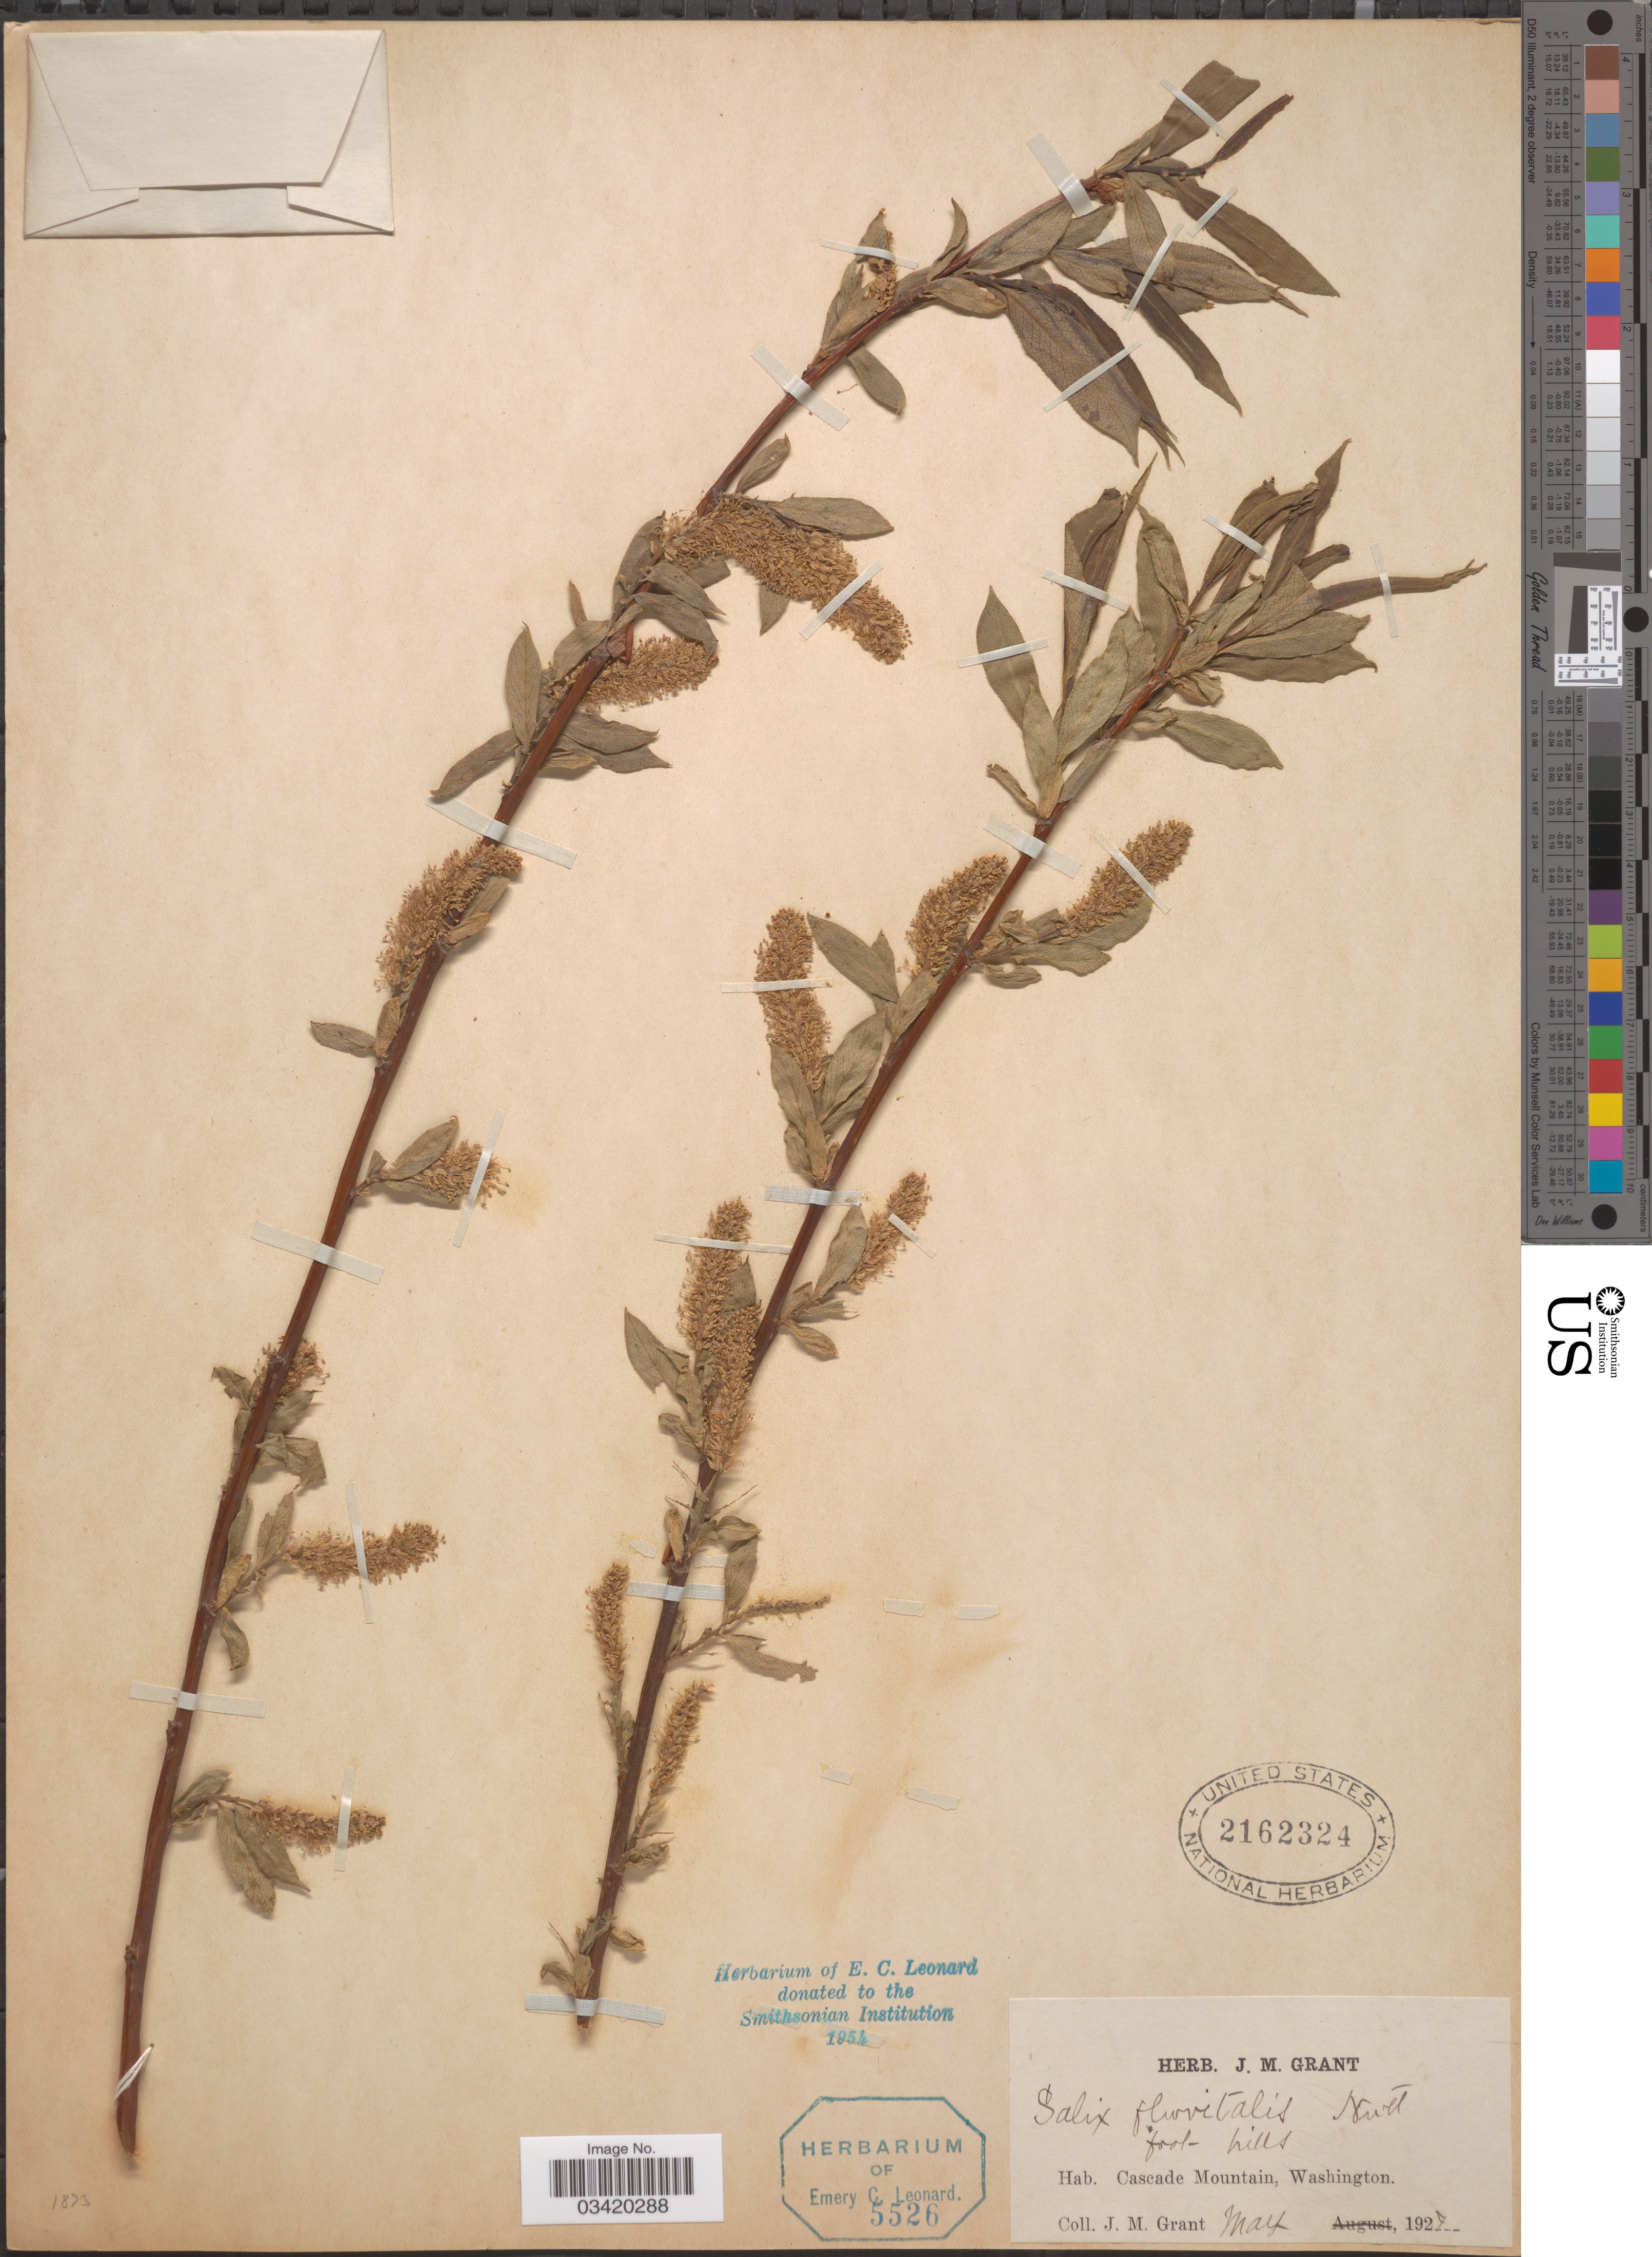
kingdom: Plantae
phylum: Tracheophyta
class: Magnoliopsida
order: Malpighiales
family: Salicaceae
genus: Salix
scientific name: Salix fluviatilis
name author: Nutt.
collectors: J. M. Grant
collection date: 1927-05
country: United States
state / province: Washington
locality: Foot hills. Cascade Mountain.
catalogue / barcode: US 2162324